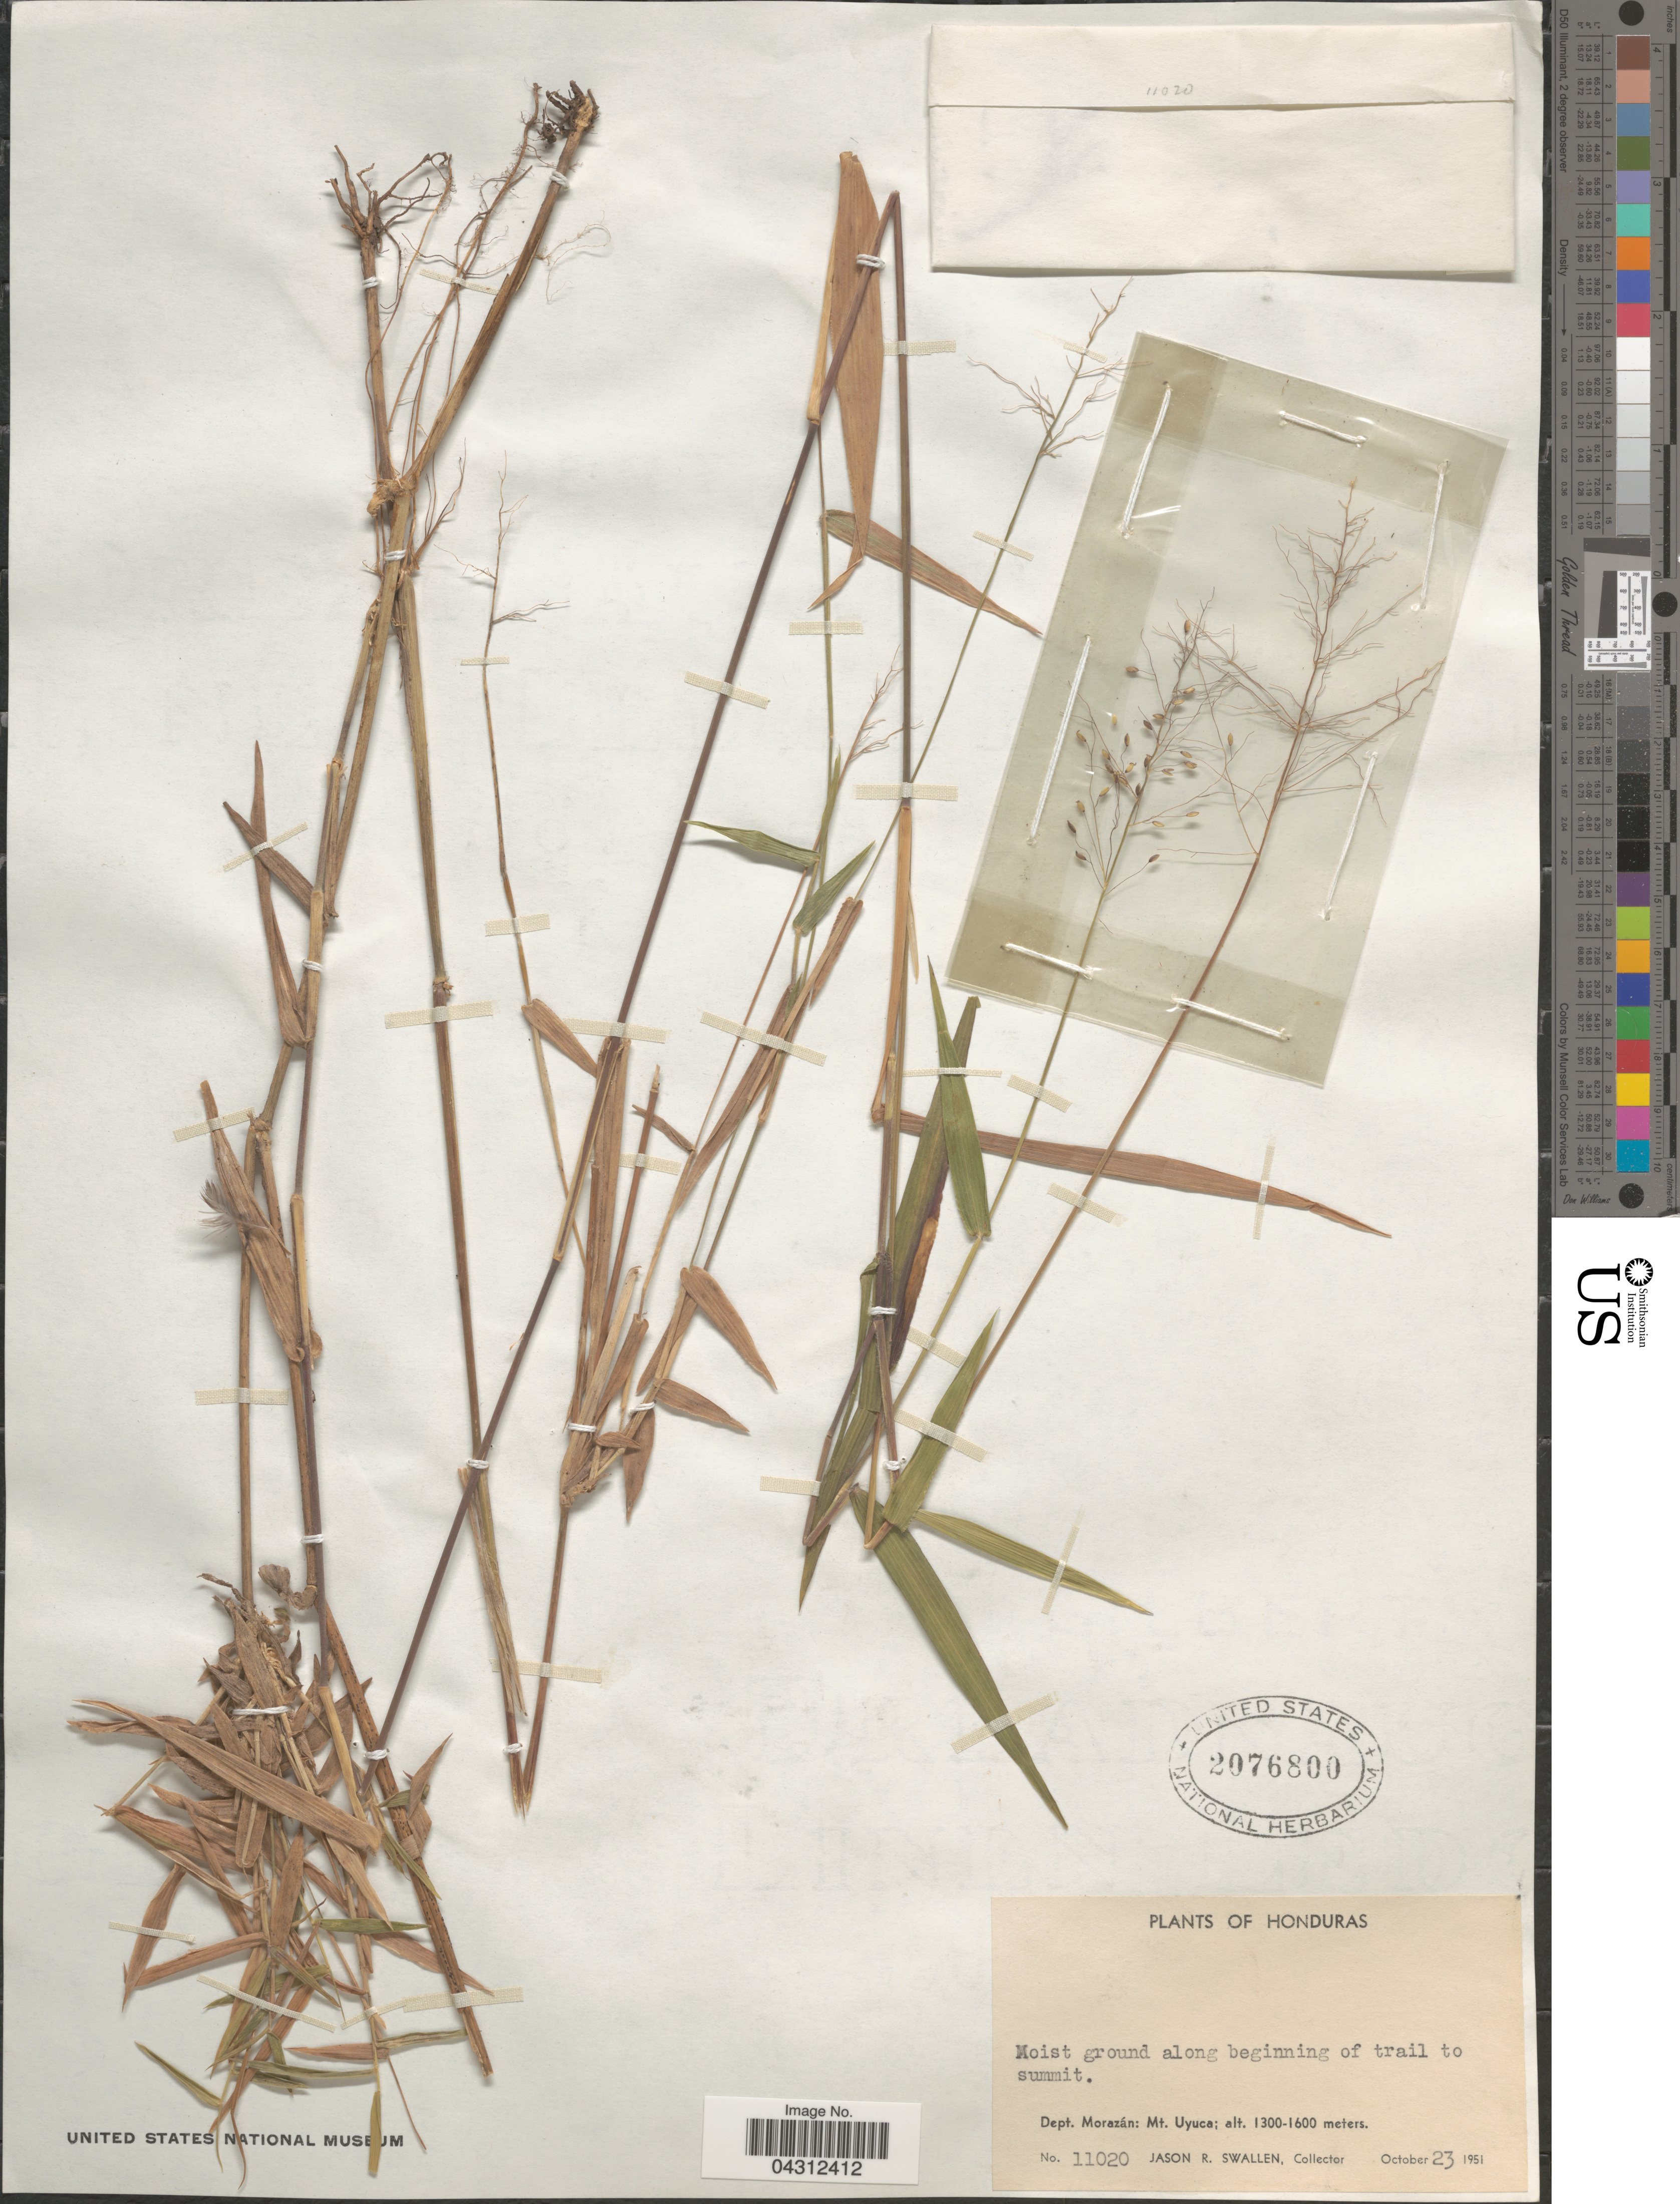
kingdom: Plantae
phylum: Tracheophyta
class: Liliopsida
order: Poales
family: Poaceae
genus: Panicum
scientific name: Panicum sp.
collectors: J. R. Swallen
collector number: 11020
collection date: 1951-10-23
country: Honduras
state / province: Fco. Morazán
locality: Moist ground along beginning of trail to summit. Dept. Morazán: Mt. Uyuca.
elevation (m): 1300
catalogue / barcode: US 2076800